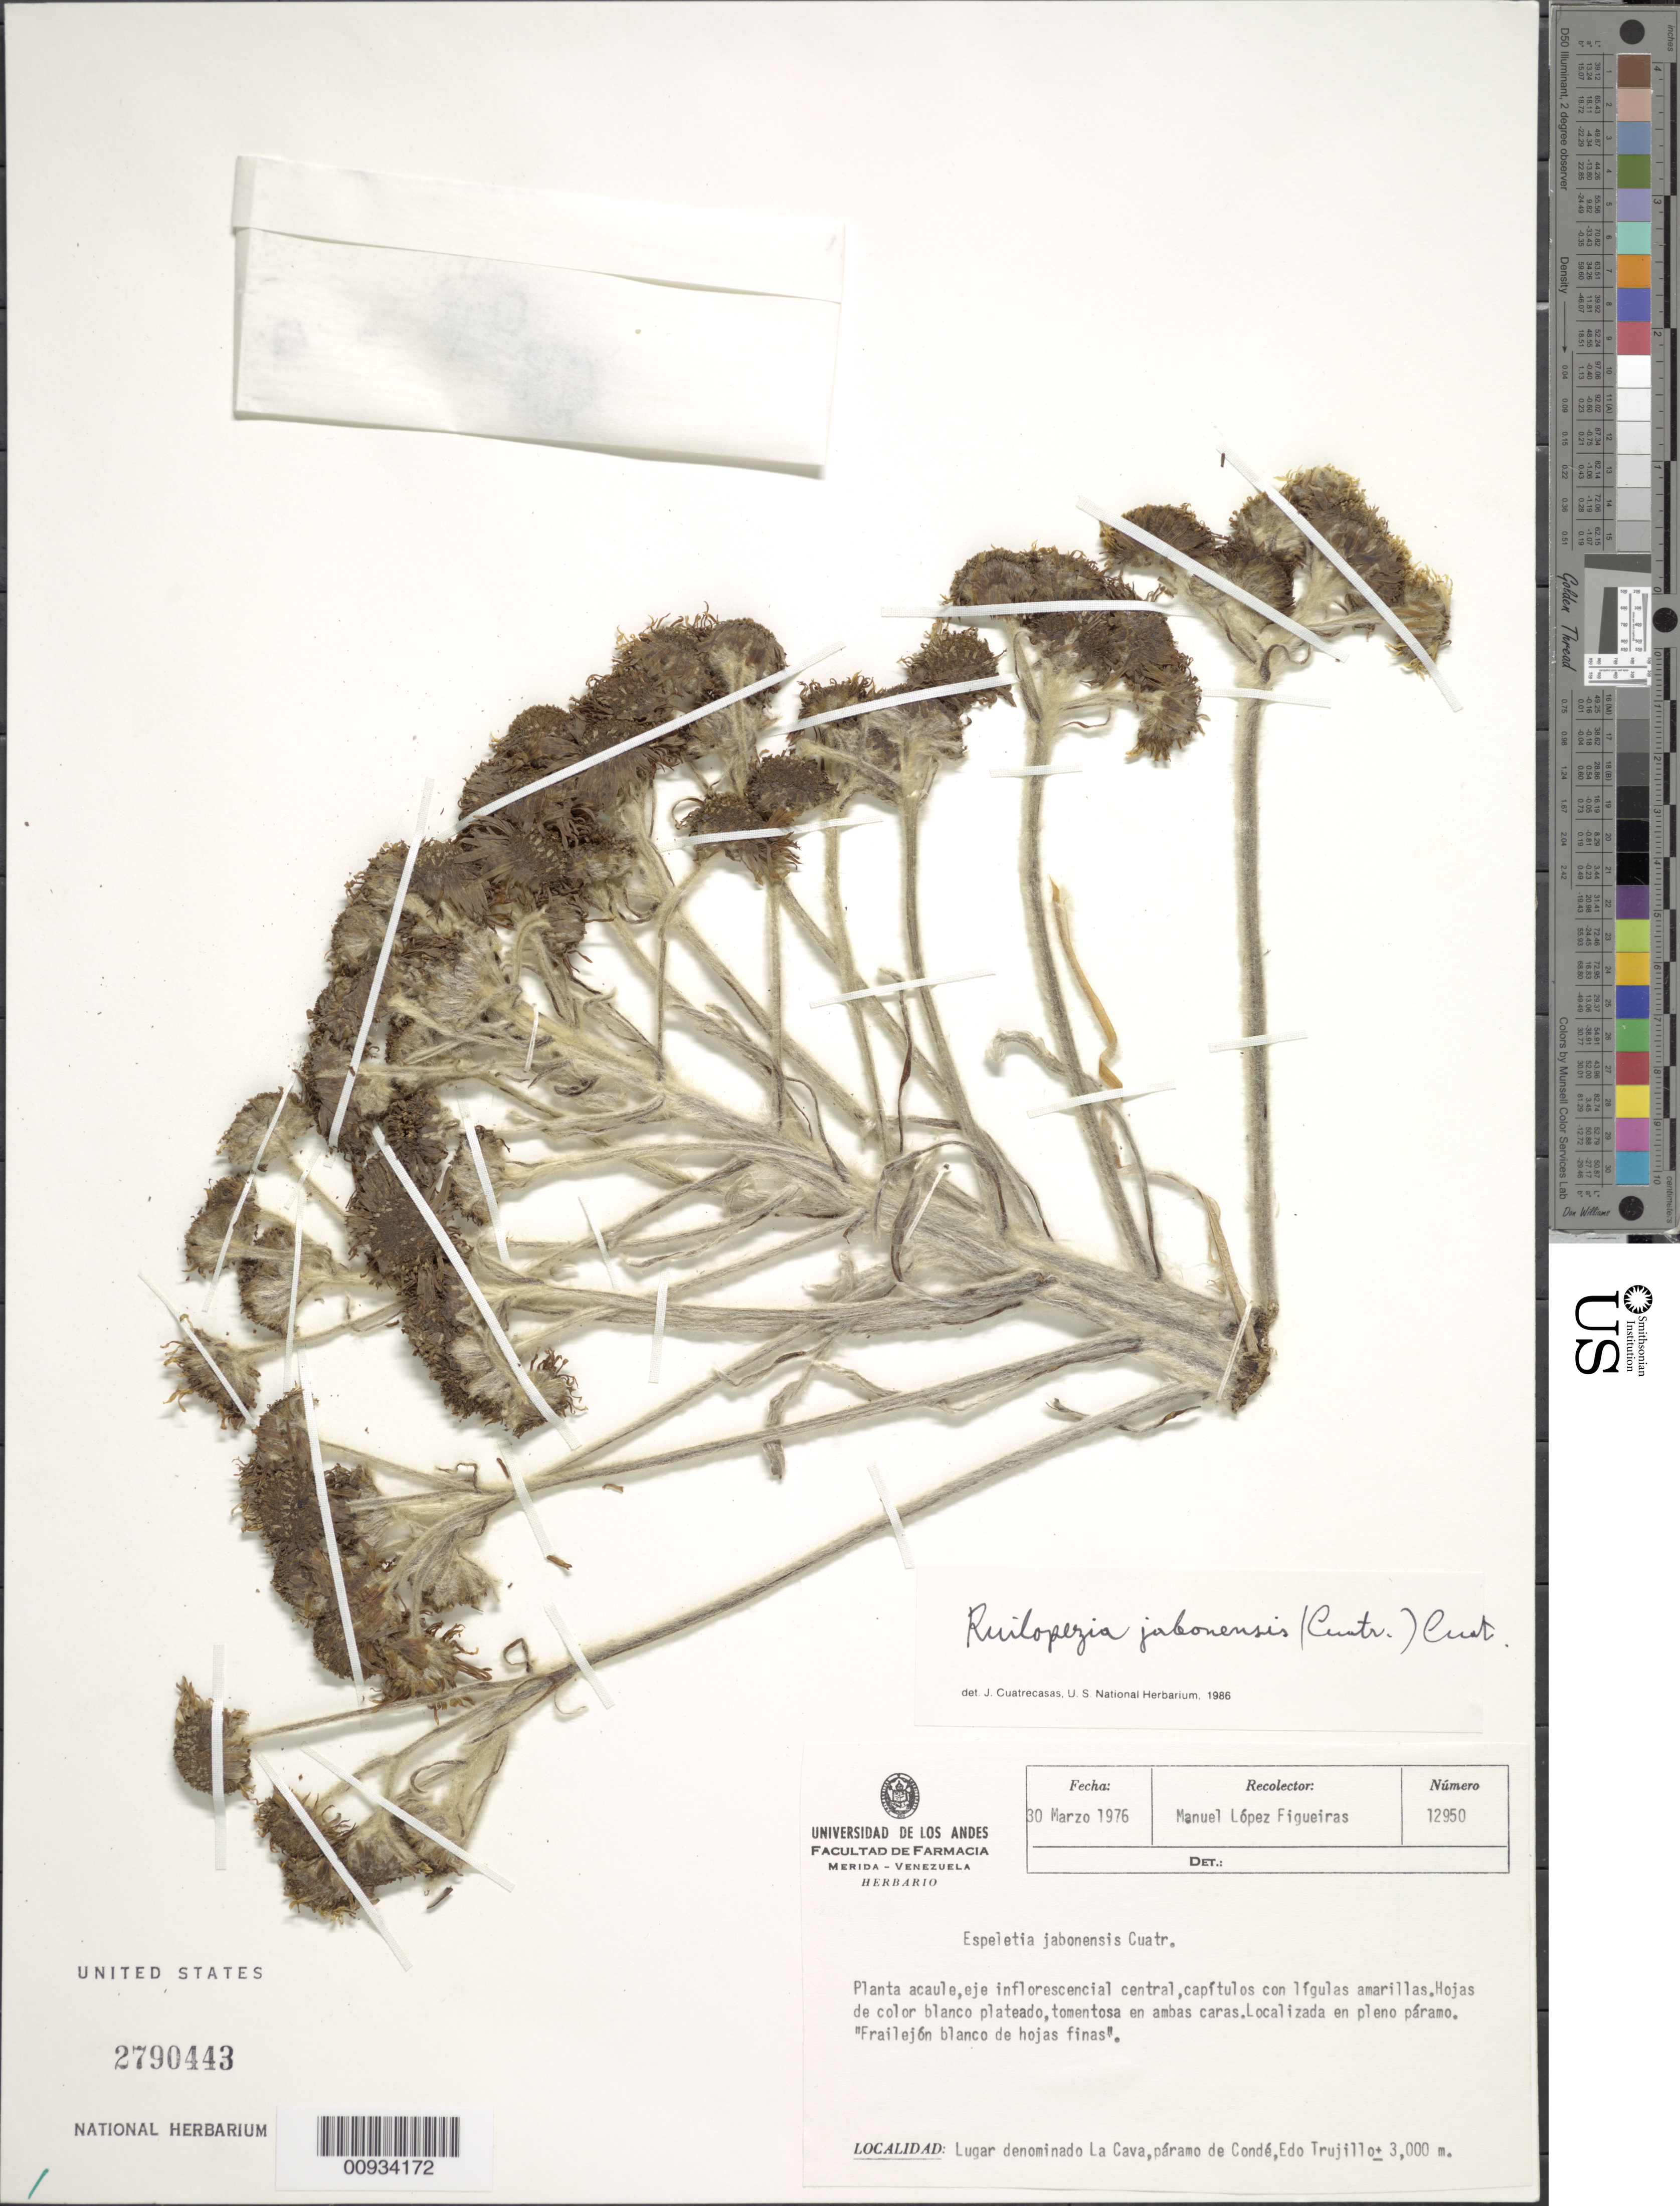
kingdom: Plantae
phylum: Tracheophyta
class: Magnoliopsida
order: Asterales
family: Asteraceae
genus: Ruilopezia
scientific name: Ruilopezia jabonensis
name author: (Cuatrec.) Cuatrec.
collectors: M. López Figueiras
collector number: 12950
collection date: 1976-03-30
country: Venezuela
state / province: Trujillo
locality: Lugar denominado La Cava, paramo de Conde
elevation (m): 3000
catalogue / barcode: US 2790443